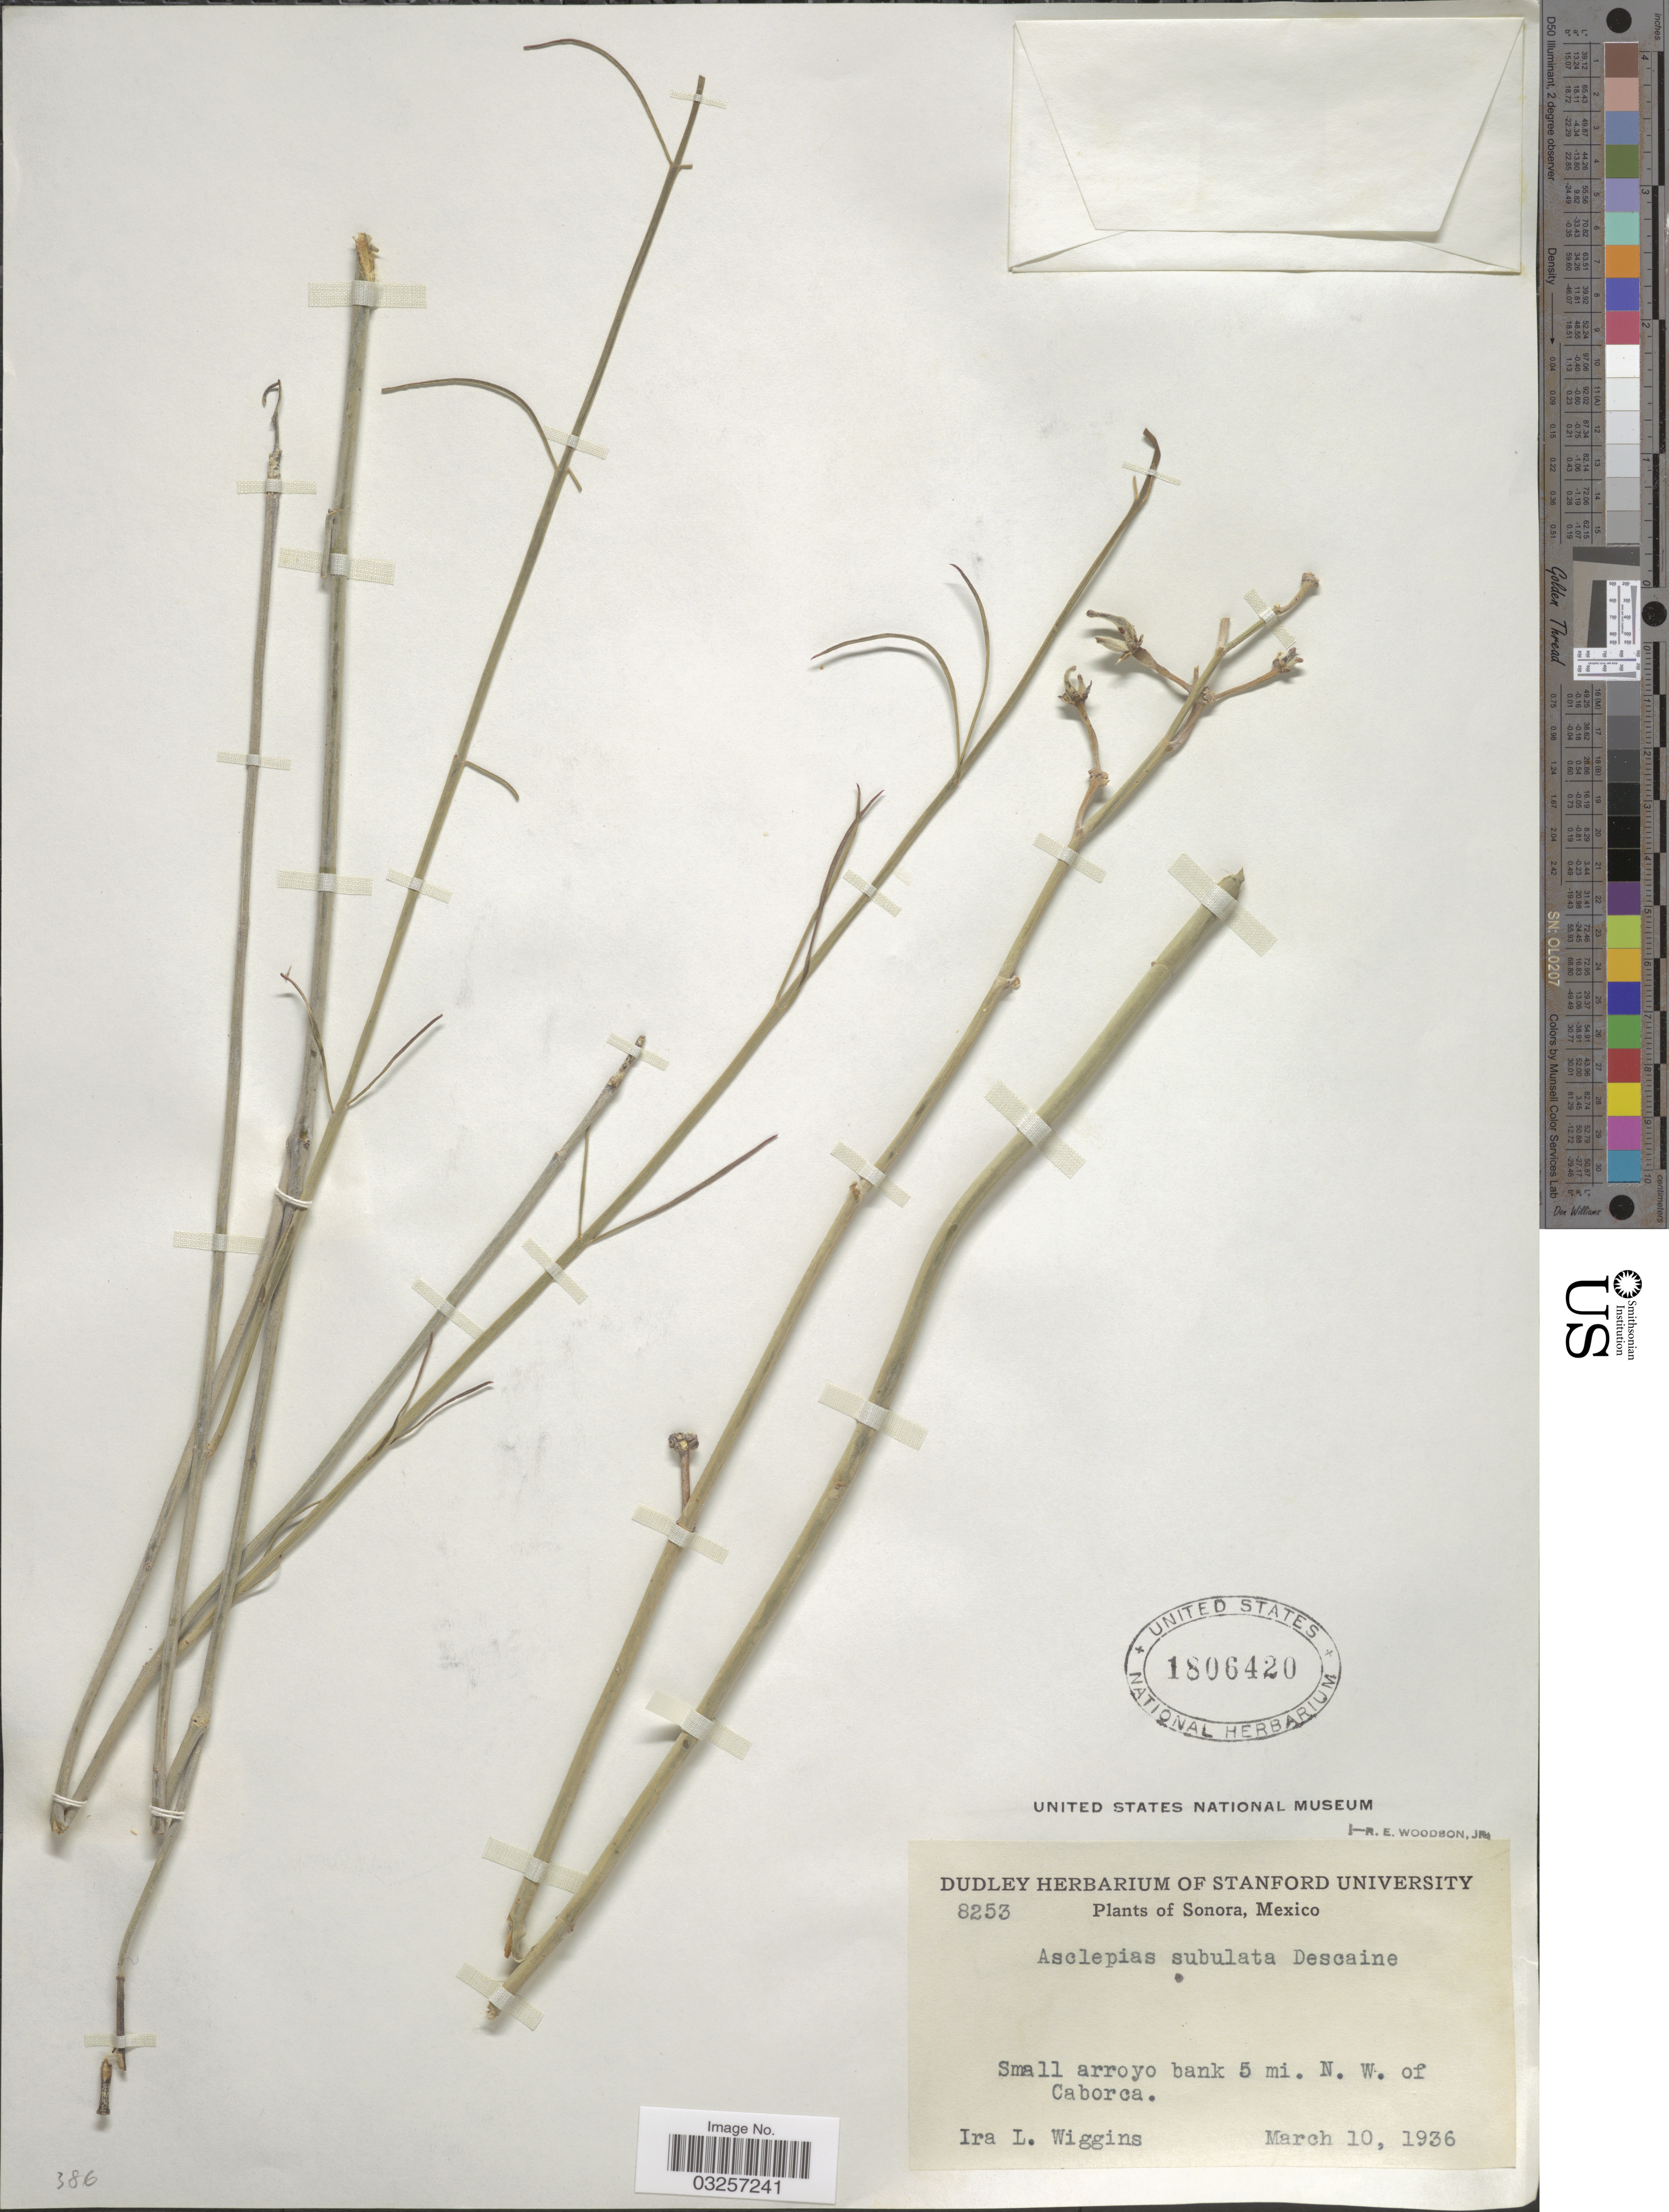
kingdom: Plantae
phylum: Tracheophyta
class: Magnoliopsida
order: Gentianales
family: Apocynaceae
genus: Asclepias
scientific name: Asclepias subulata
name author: Decne.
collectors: I. L. Wiggins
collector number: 8253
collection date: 1936-03-10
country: Mexico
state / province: Sonora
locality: Small arroyo bank 5 mi. N.W. of Caborca.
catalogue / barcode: US 1806420